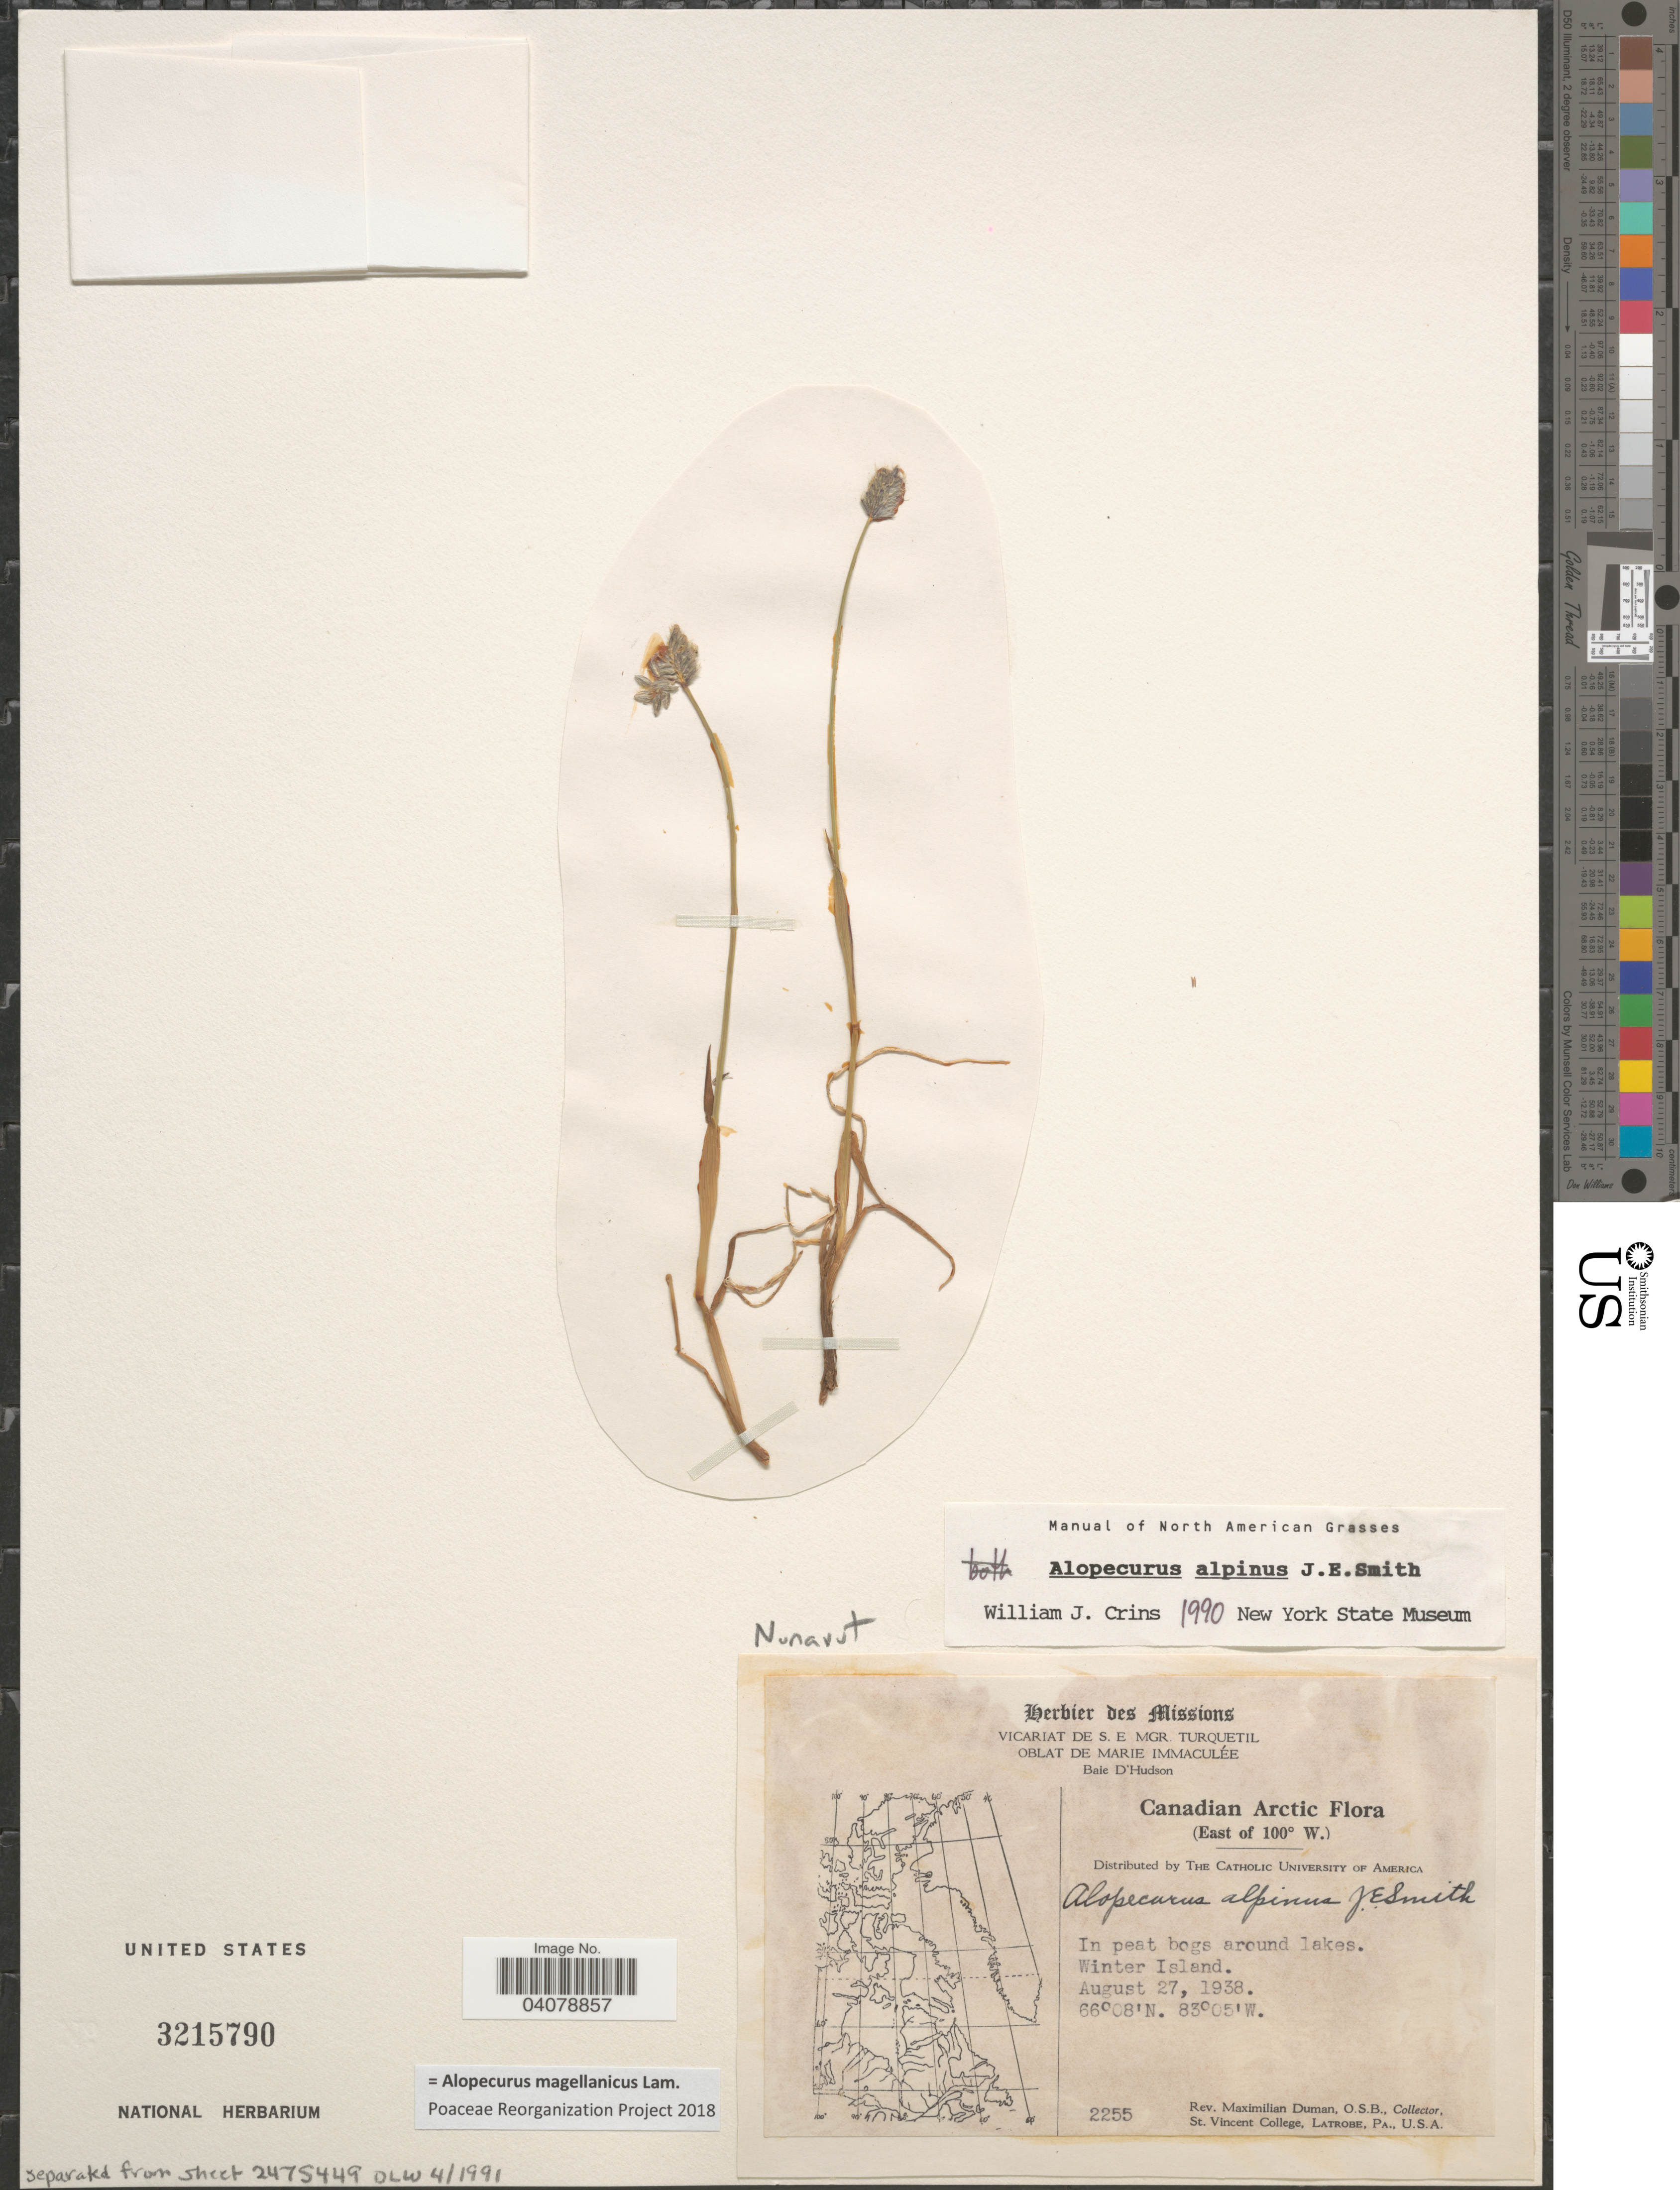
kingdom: Plantae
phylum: Tracheophyta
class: Liliopsida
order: Poales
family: Poaceae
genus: Alopecurus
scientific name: Alopecurus magellanicus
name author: Lam.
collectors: M. Duman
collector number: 2255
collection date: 1938-08-27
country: Canada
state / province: Nunavut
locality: Herbier des Missions. Bai d'Hudson [unsure placement]. Canadian Arctic (East of 100º W.). Winter Island.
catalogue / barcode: US 3215790